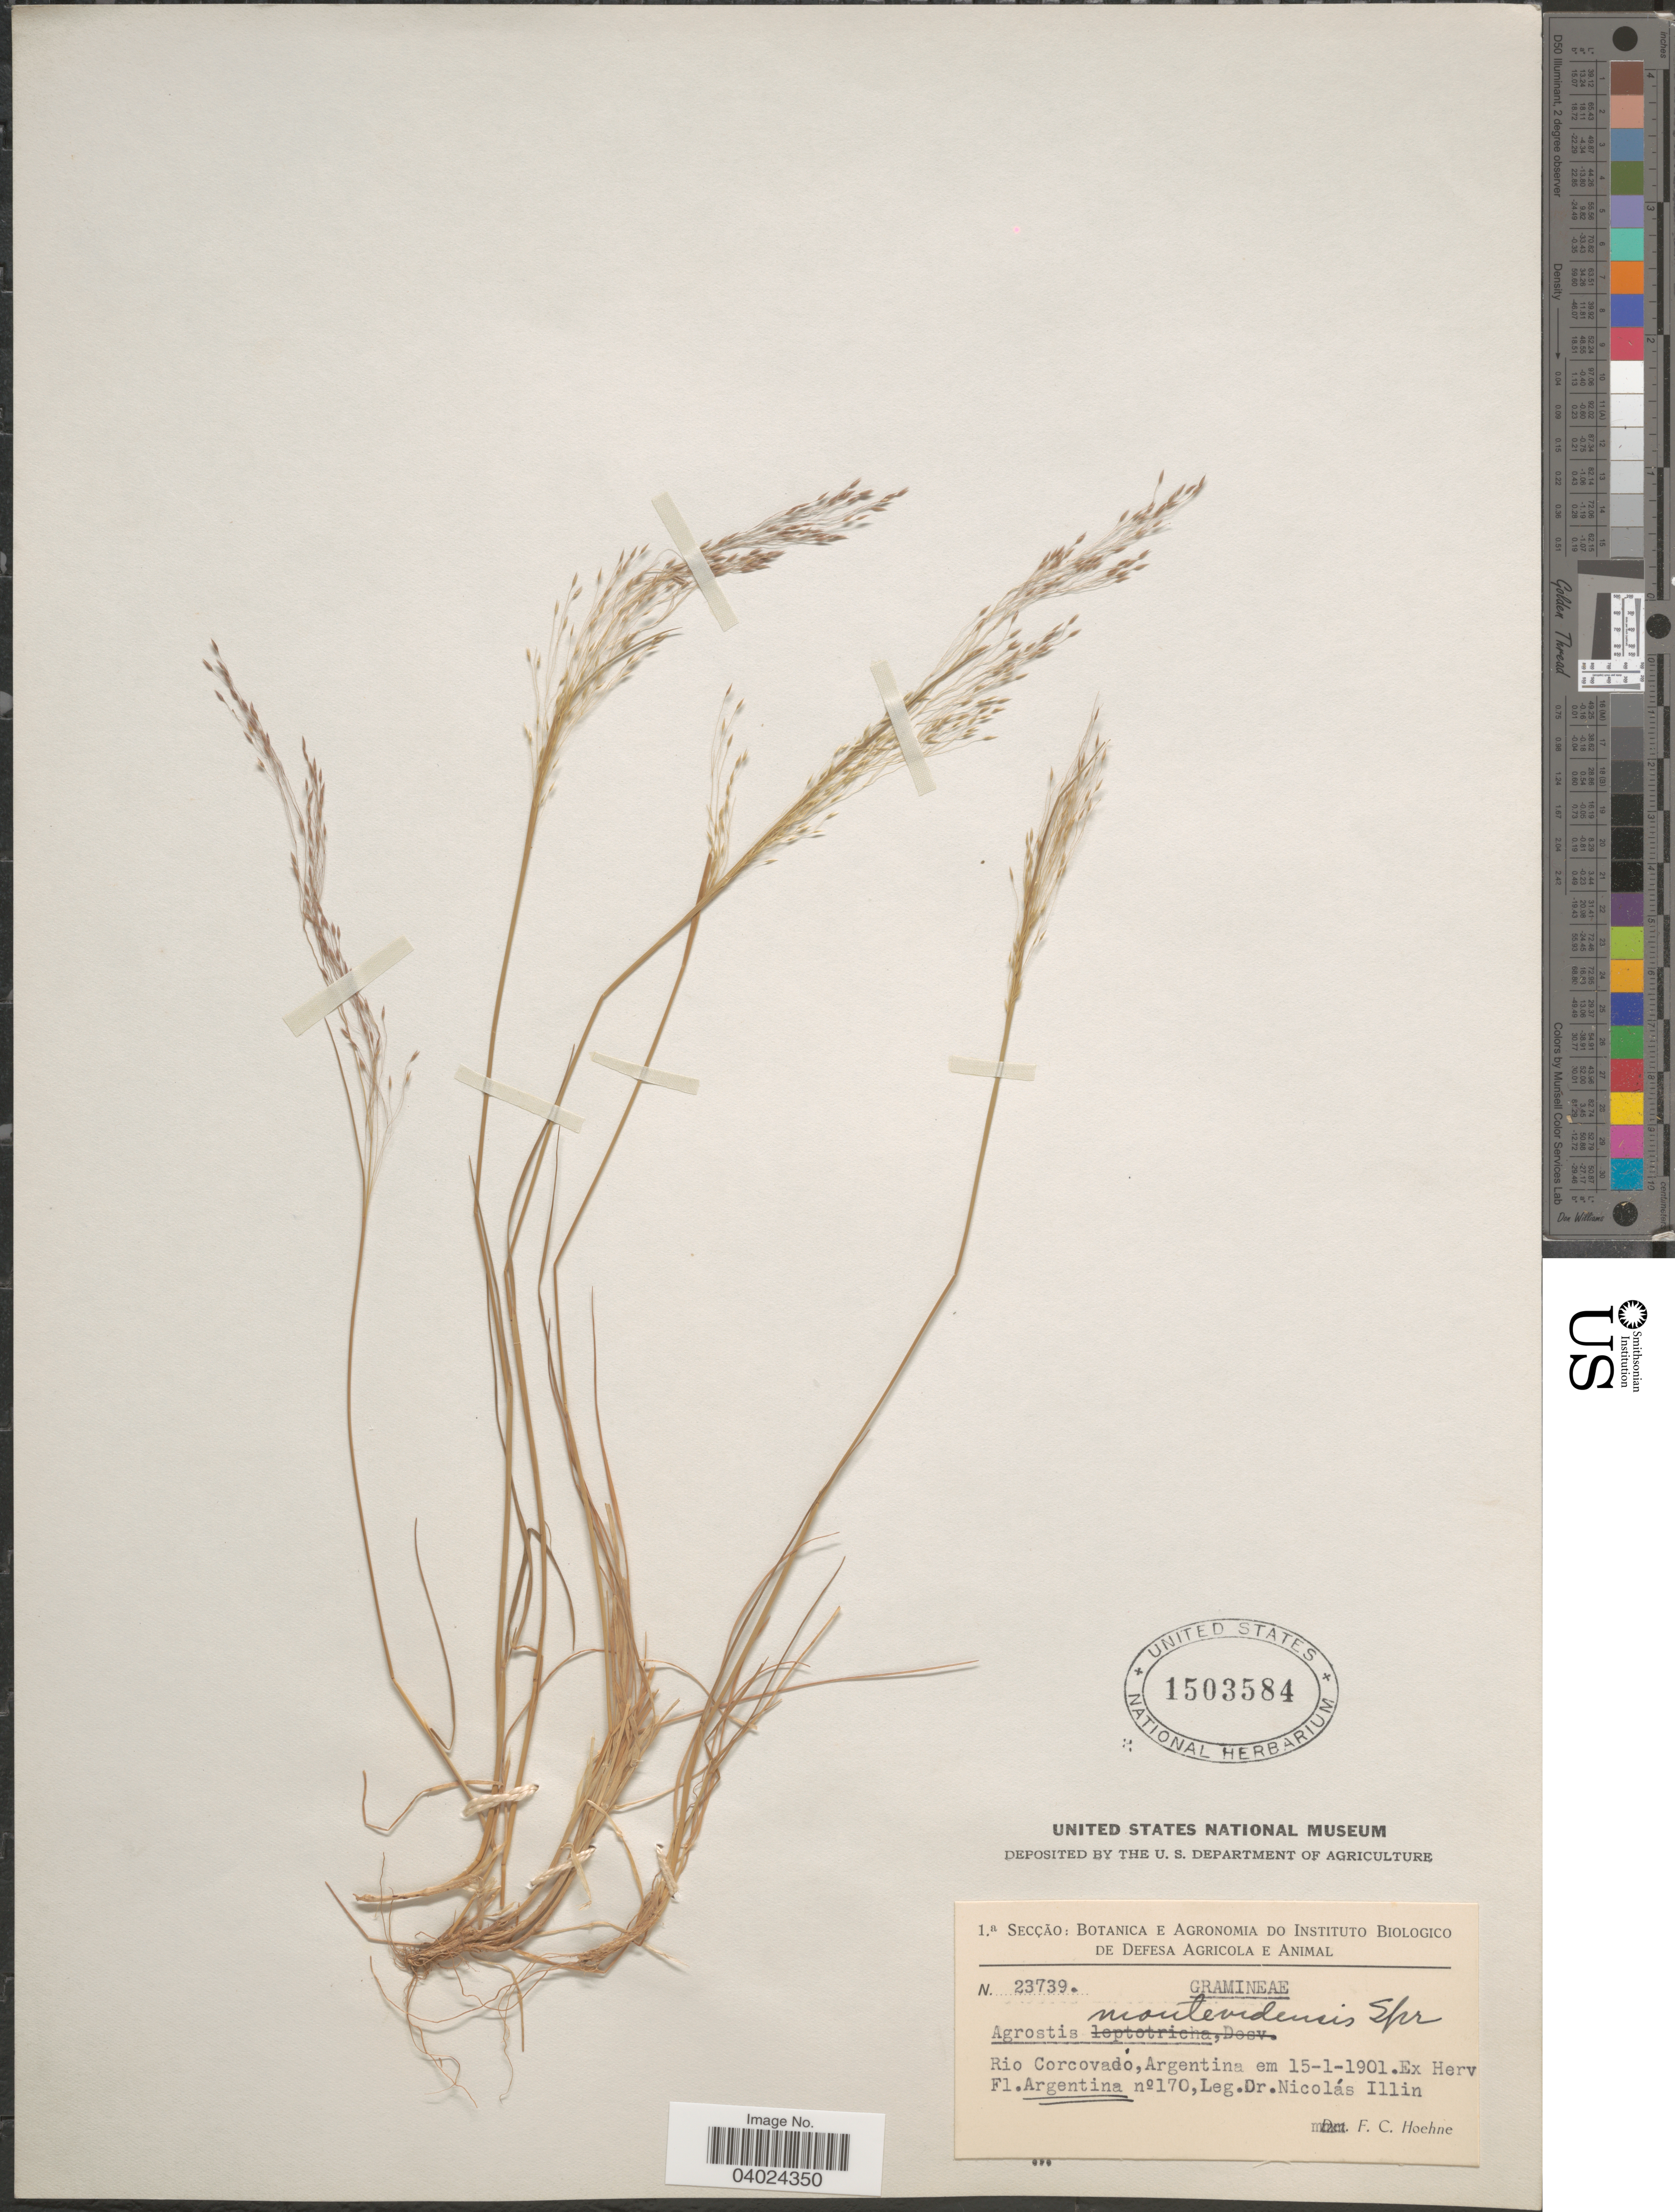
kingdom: Plantae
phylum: Tracheophyta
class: Liliopsida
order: Poales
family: Poaceae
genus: Agrostis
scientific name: Agrostis leptotricha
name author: É. Desv.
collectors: N. Illin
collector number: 170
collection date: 1901-01-15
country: Argentina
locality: Rio Corcovado.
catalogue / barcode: US 1503584